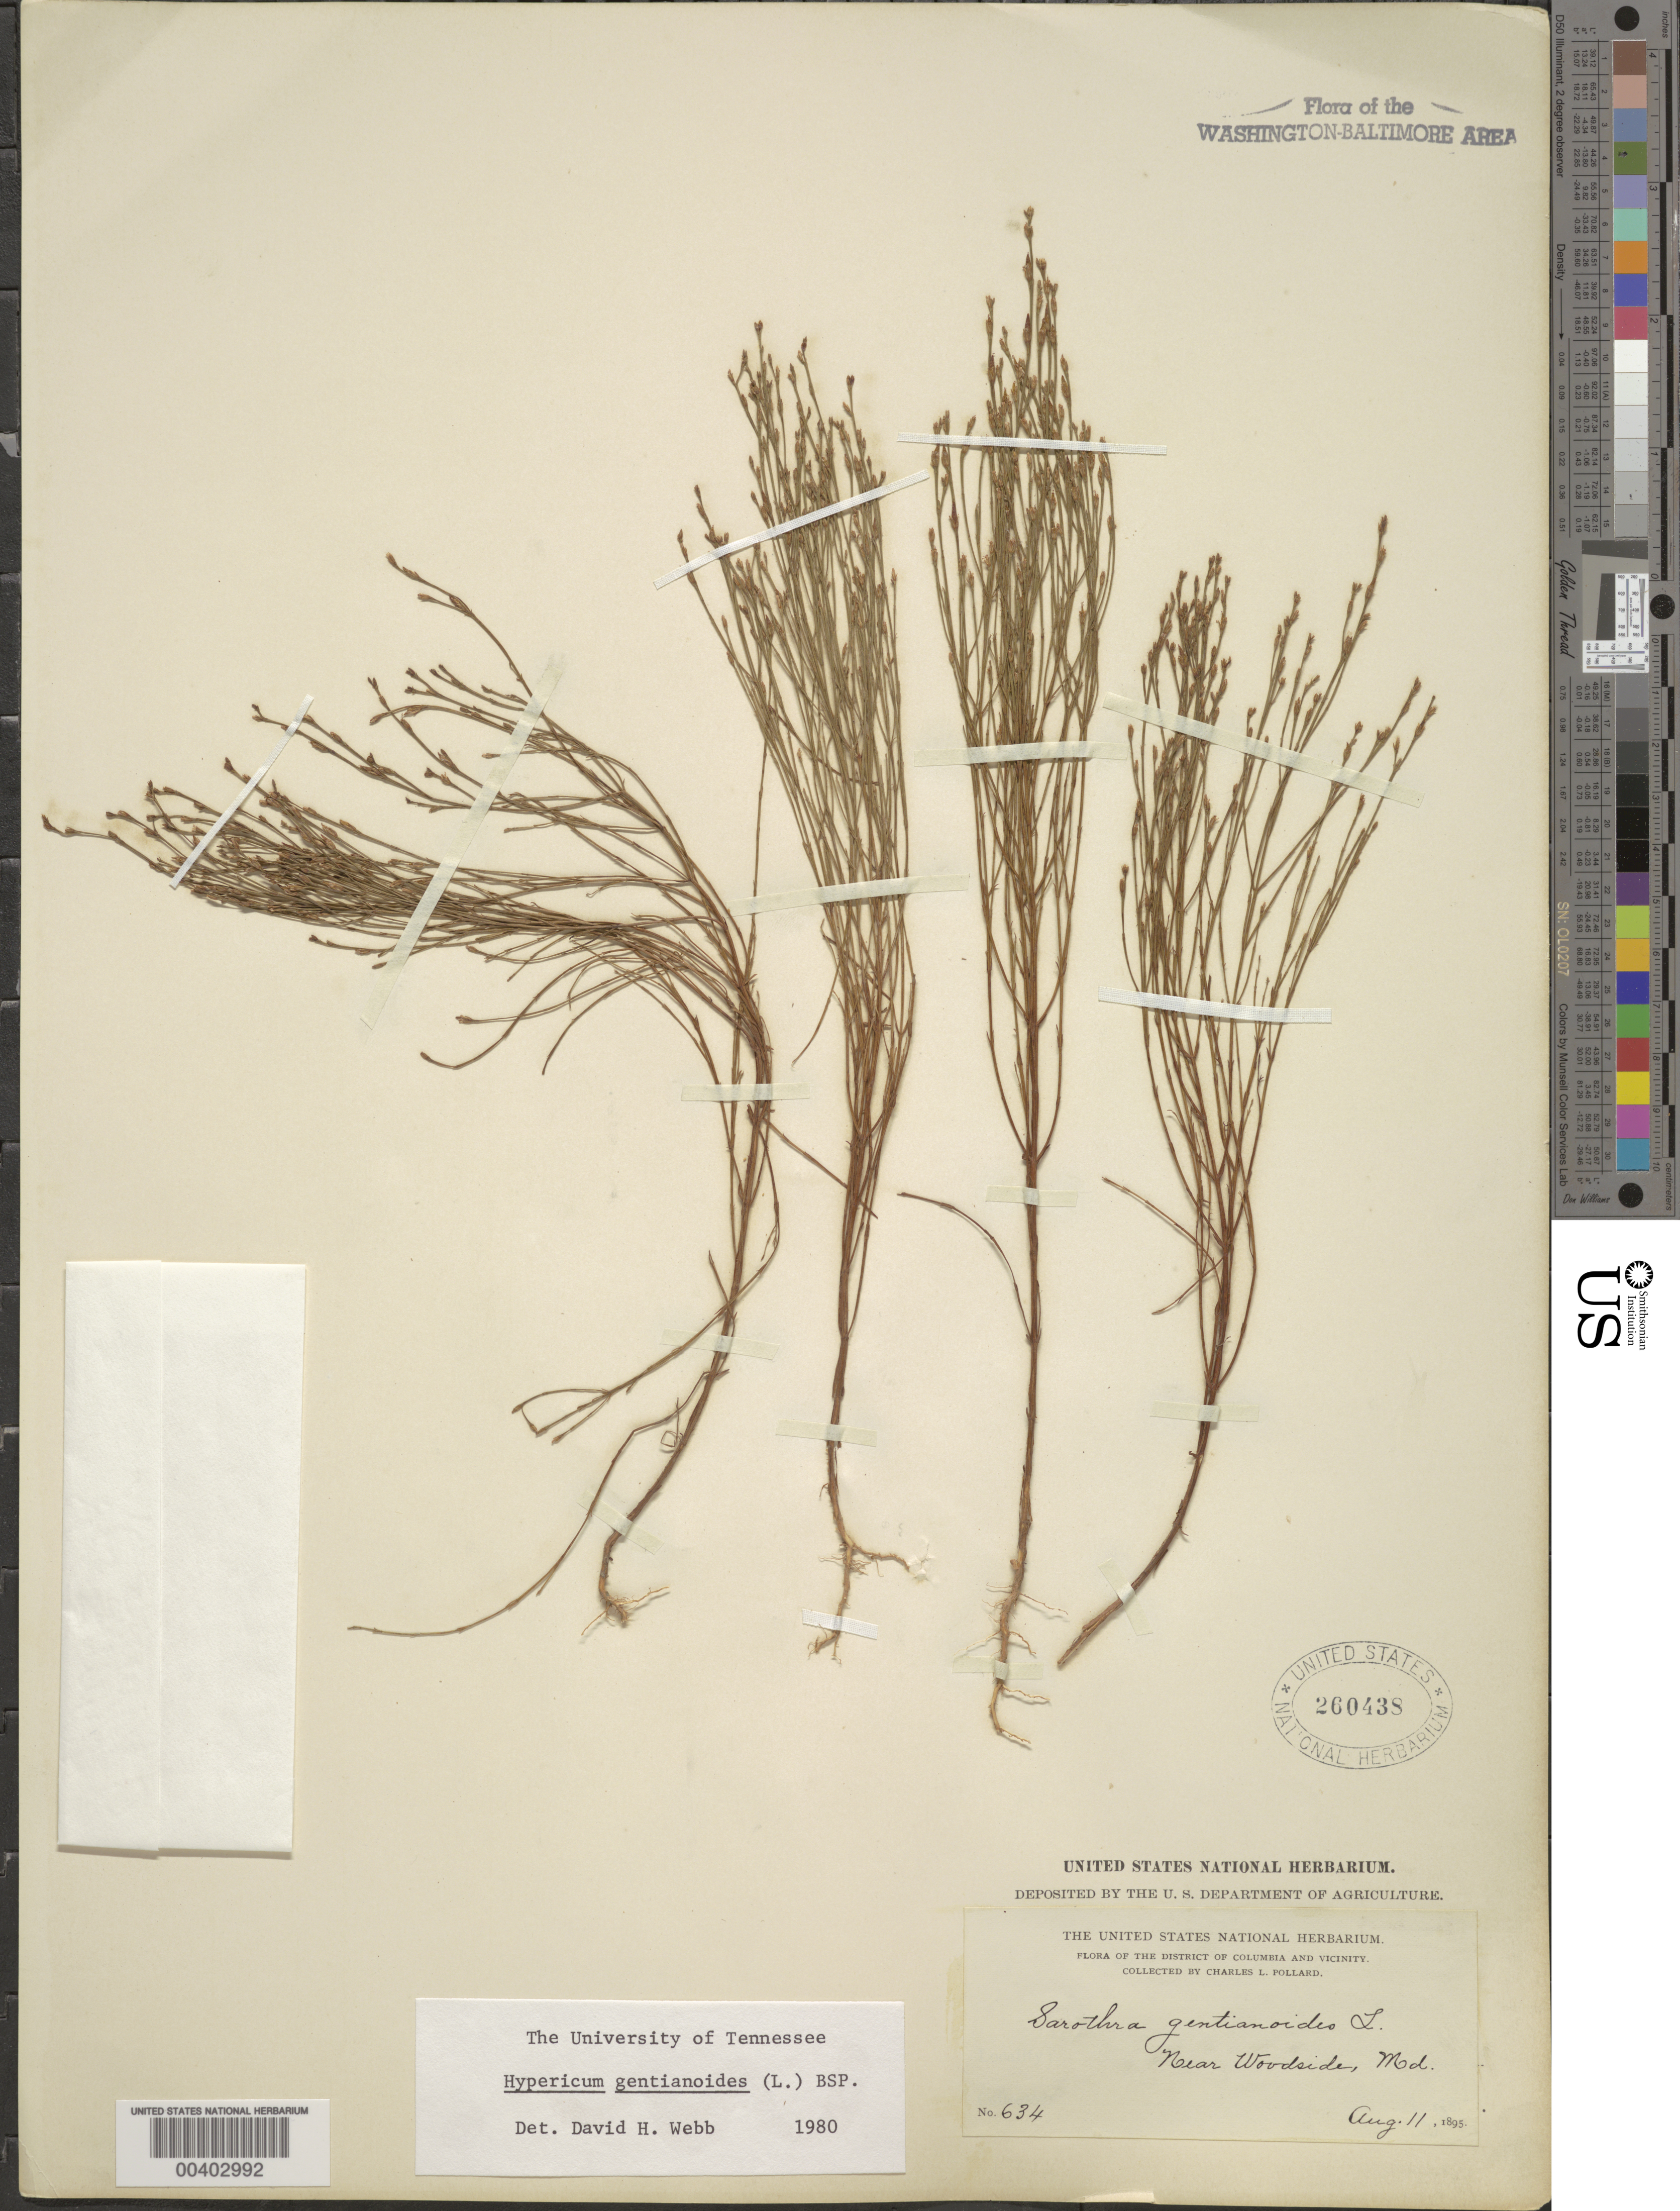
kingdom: Plantae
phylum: Tracheophyta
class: Magnoliopsida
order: Malpighiales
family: Hypericaceae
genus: Hypericum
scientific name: Hypericum gentianoides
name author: (L.) Britton, Stearns & Poggenb.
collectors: C. L. Pollard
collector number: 634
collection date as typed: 11 Aug 1895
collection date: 1895-08-11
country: United States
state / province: Maryland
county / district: Montgomery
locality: Woodside vicinity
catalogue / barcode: US 260438